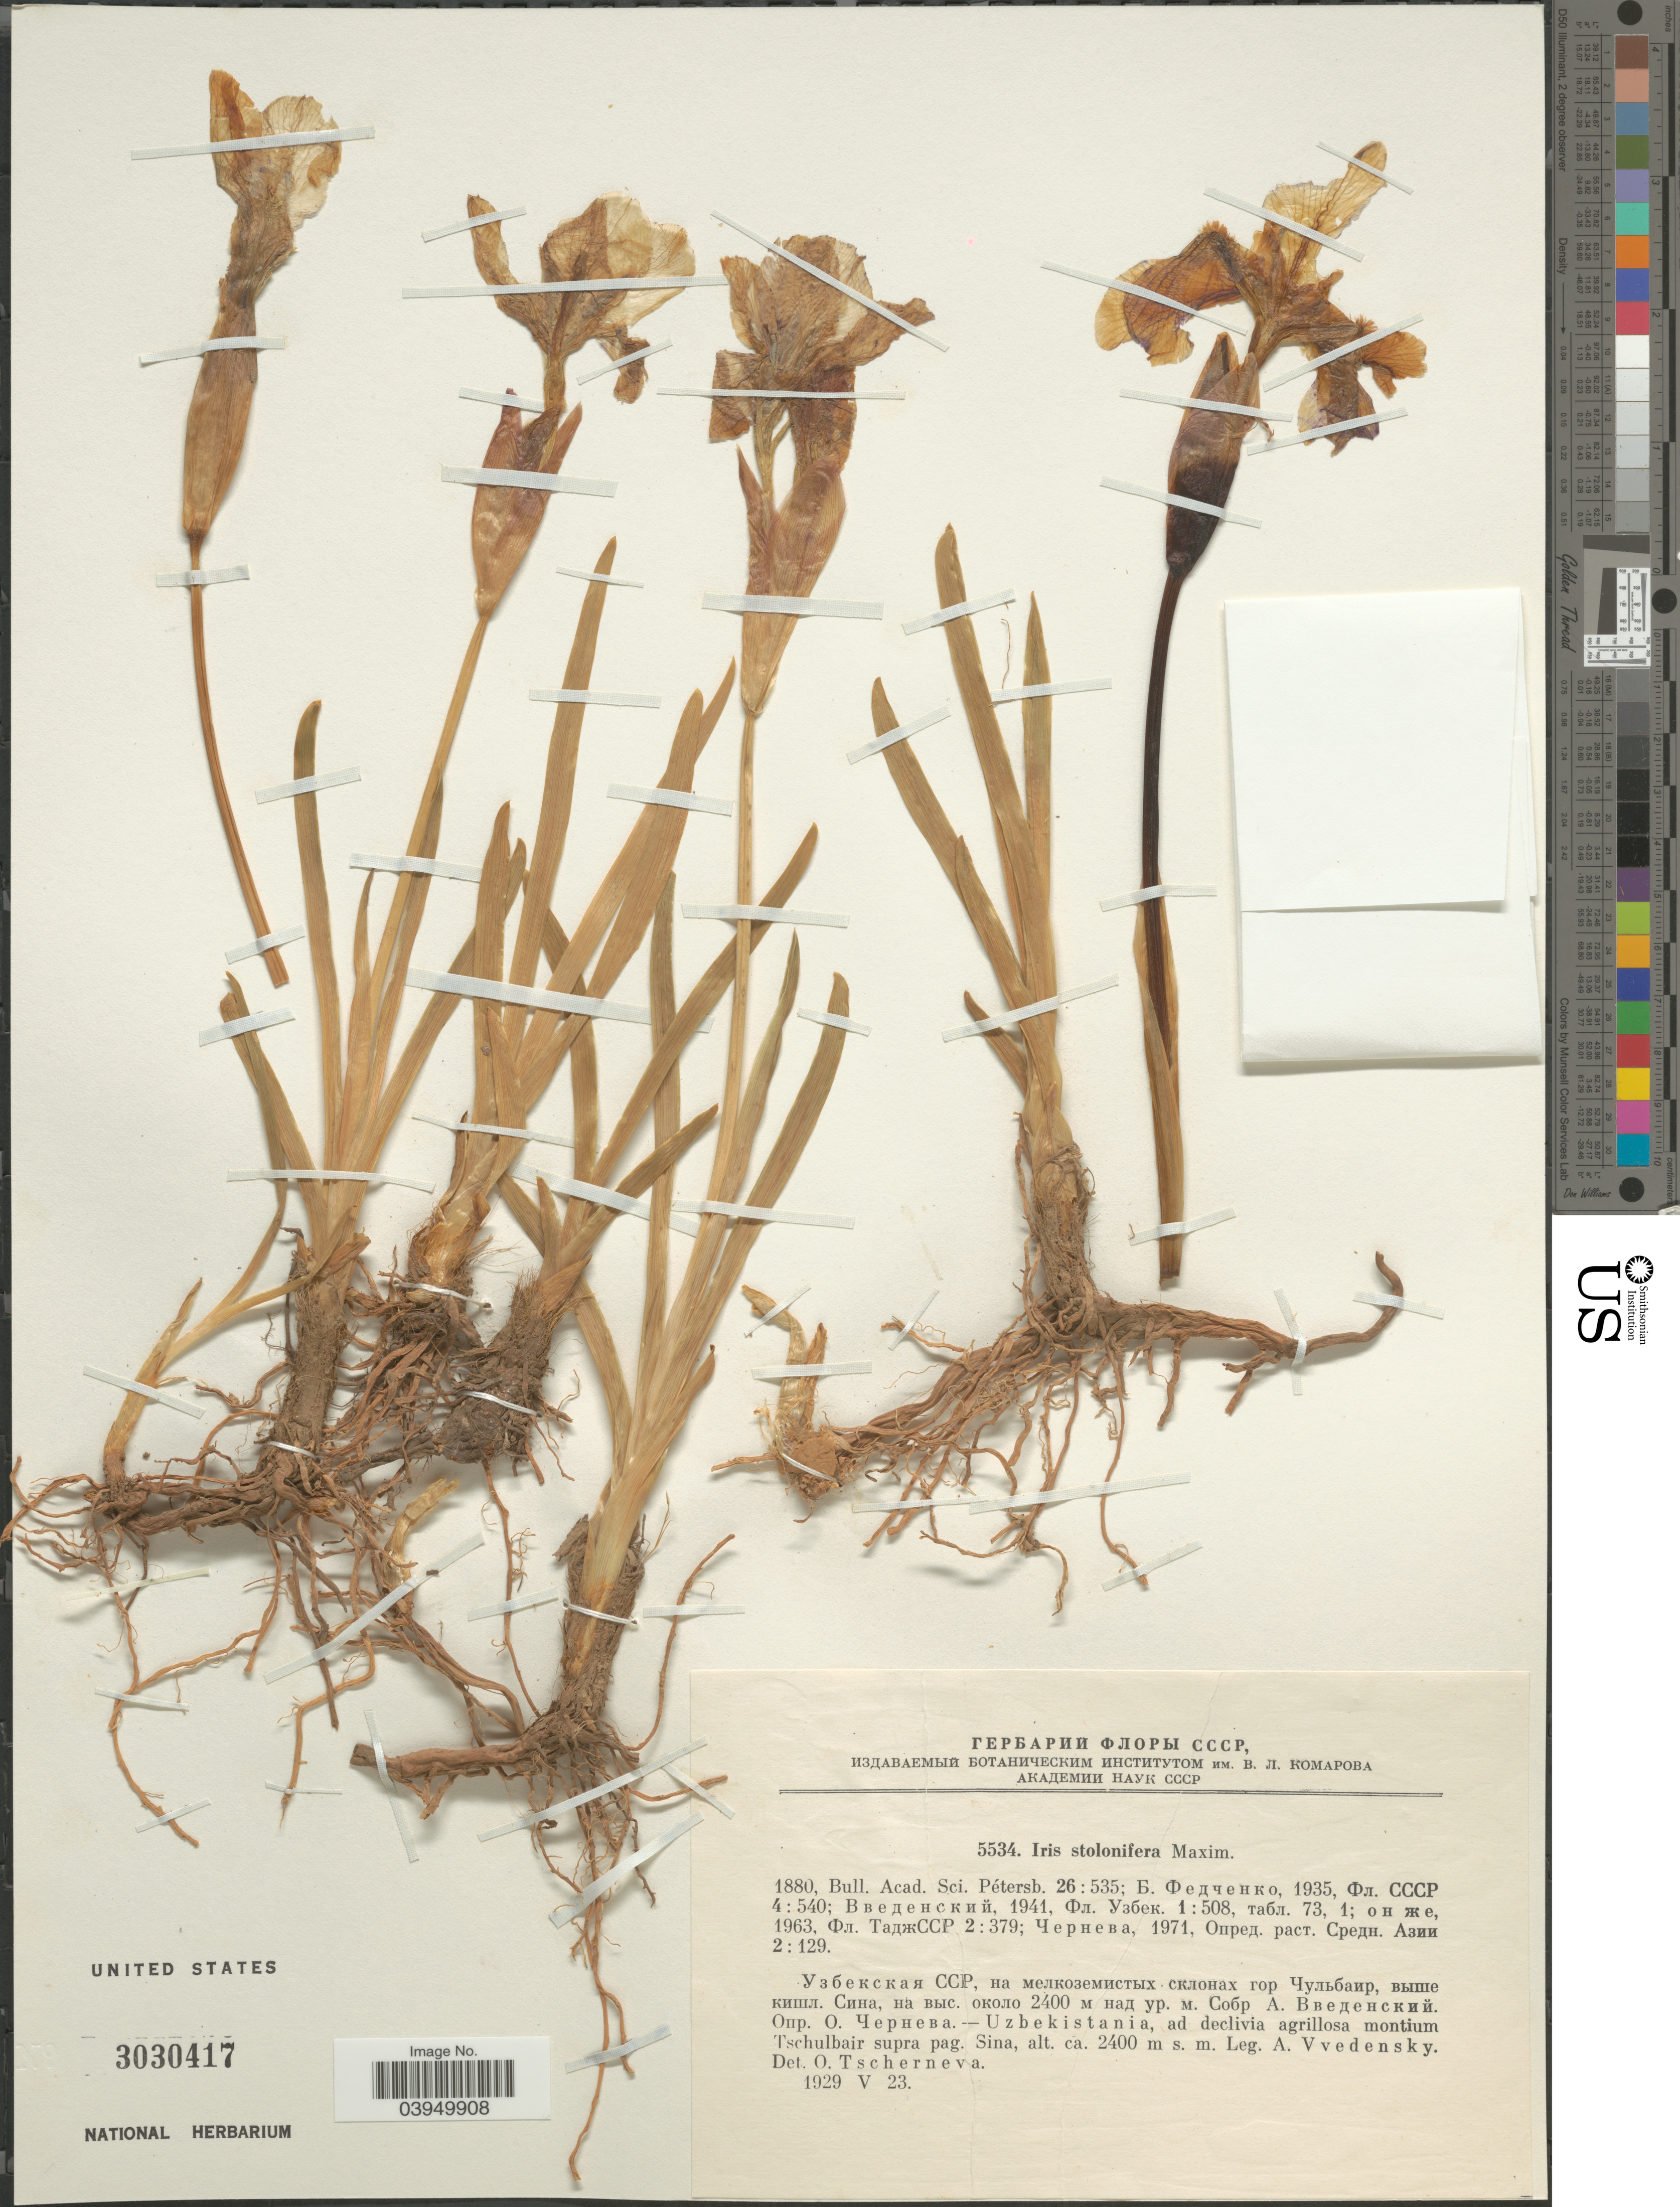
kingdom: Plantae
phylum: Tracheophyta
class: Liliopsida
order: Asparagales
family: Iridaceae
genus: Iris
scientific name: Iris stolonifera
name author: Maxim.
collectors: A. Vvedensky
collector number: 5534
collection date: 1929-05-23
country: Uzbekistan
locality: Uzbekistania, ad declivia agrillosa montium Tschulbair supra pag. Sina.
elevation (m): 2400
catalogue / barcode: US 3030417